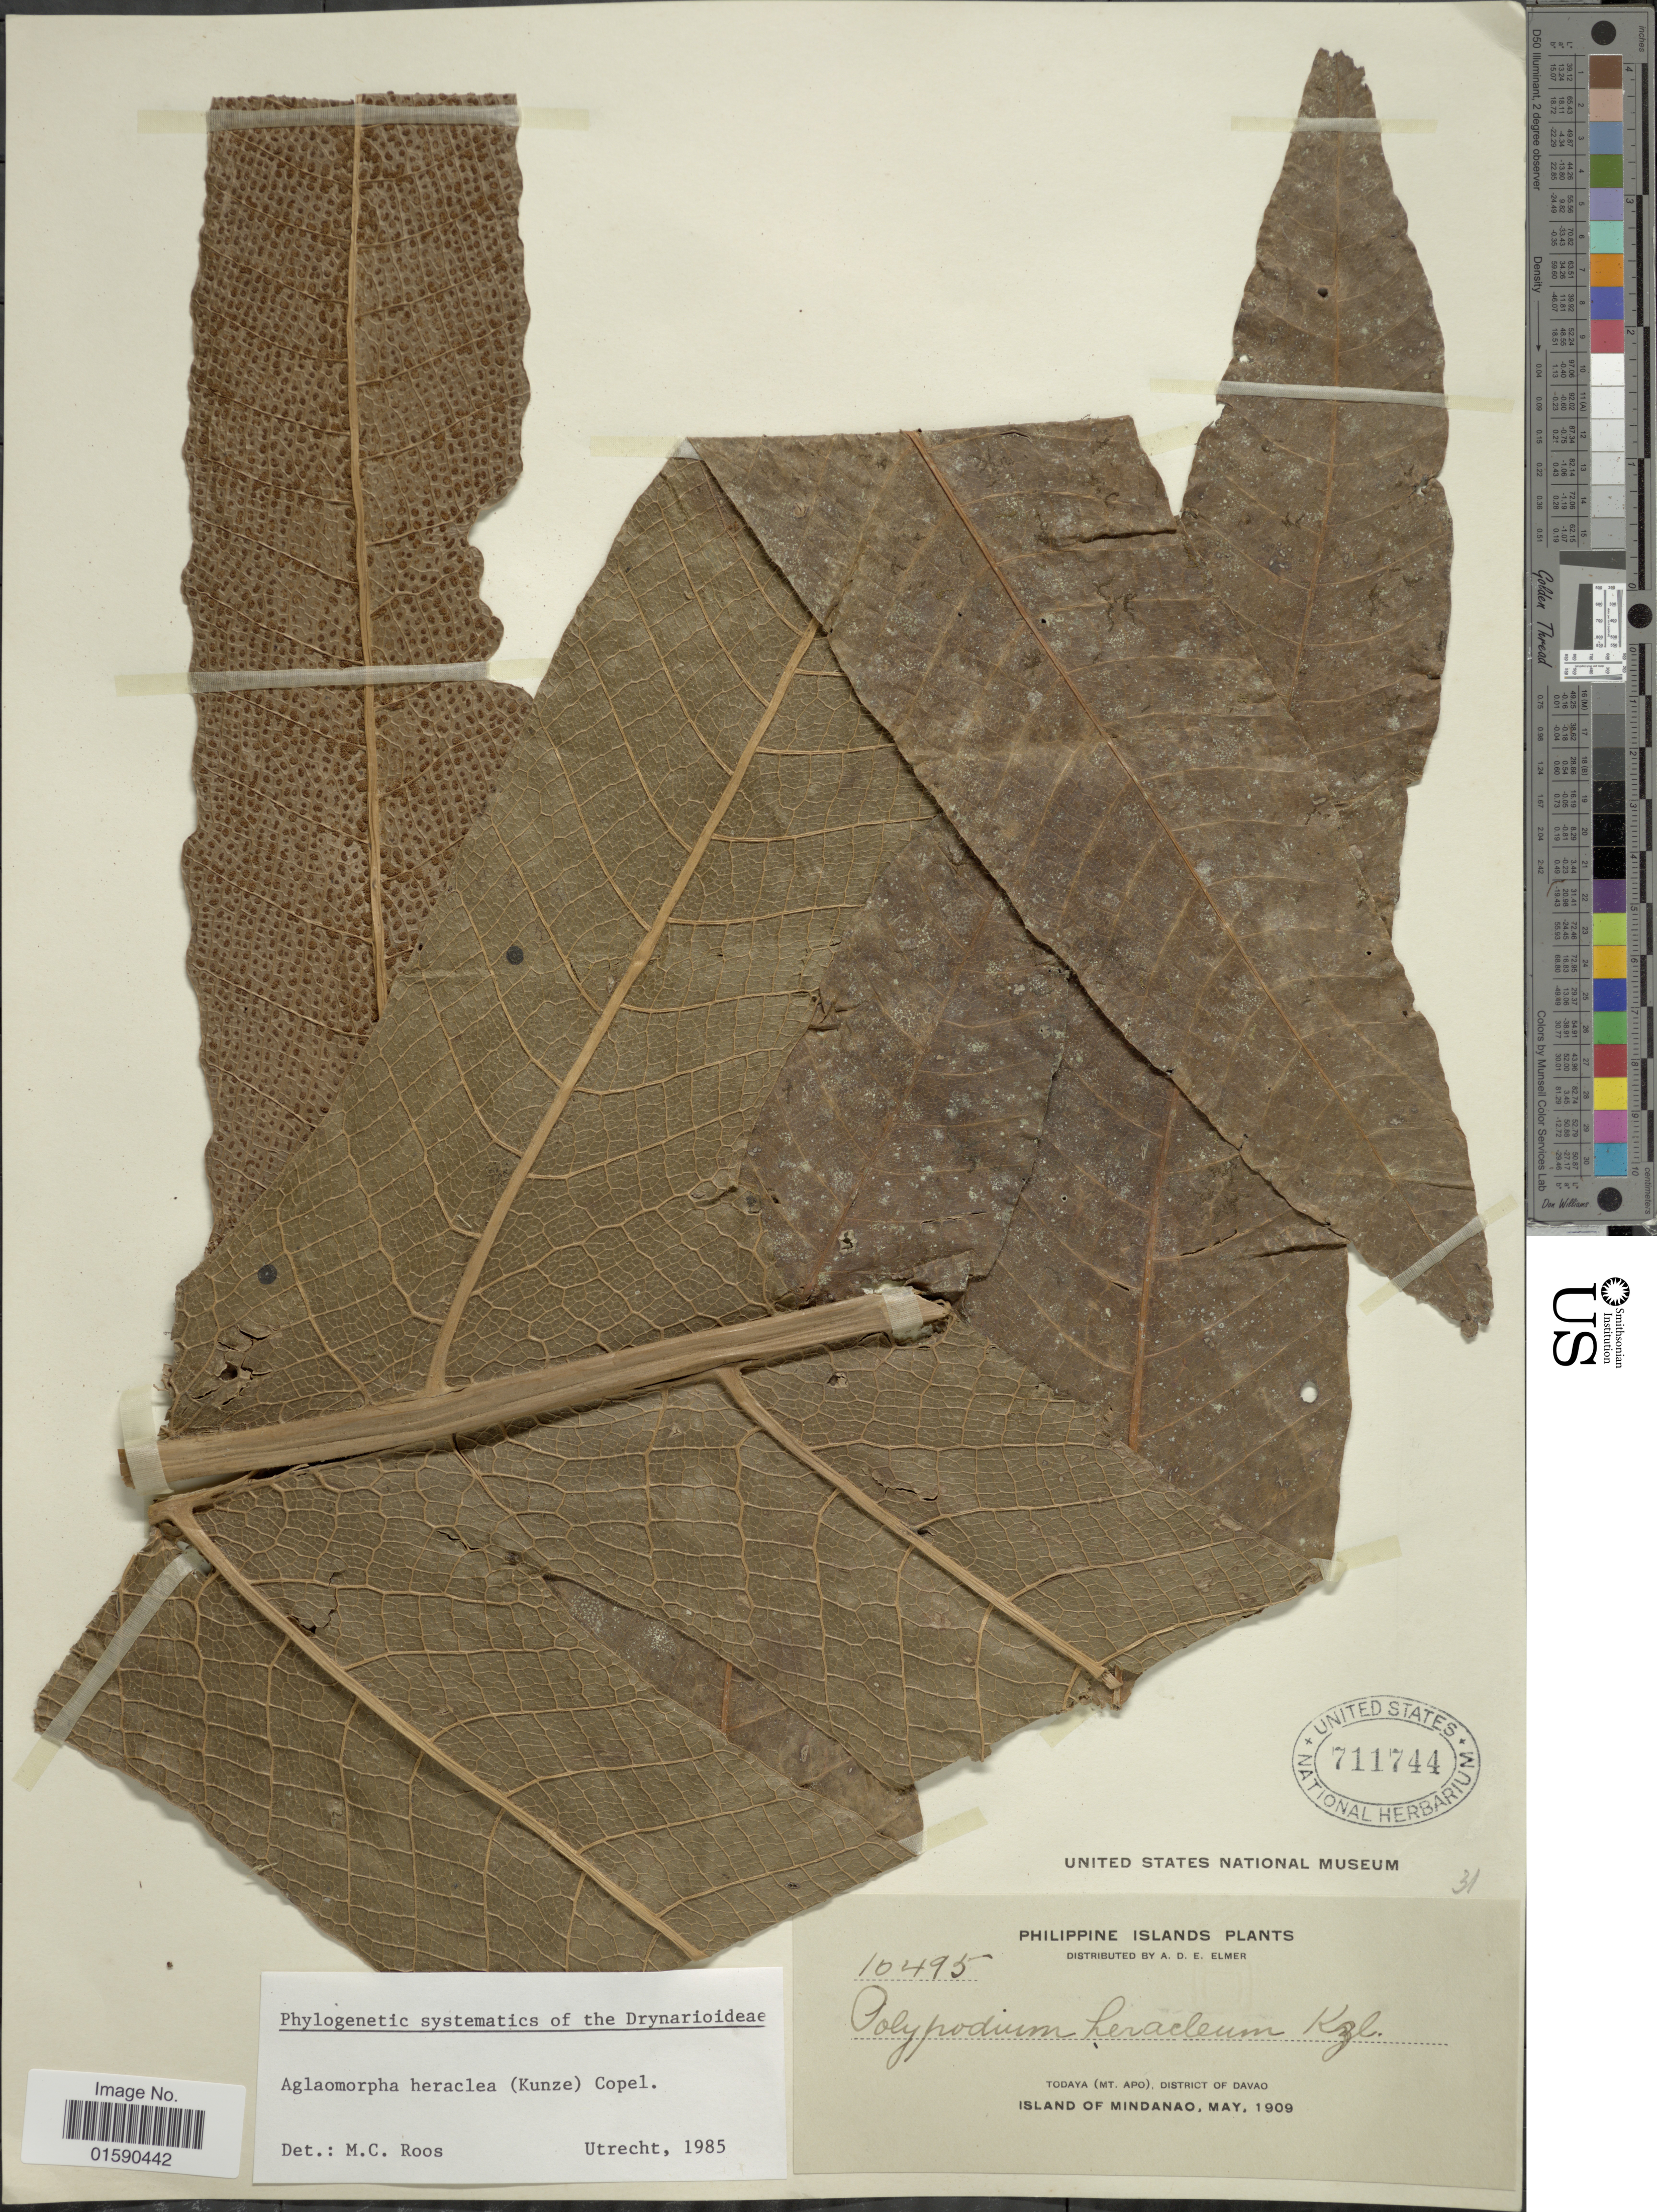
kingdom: Plantae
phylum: Tracheophyta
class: Polypodiopsida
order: Polypodiales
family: Polypodiaceae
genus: Aglaomorpha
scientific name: Aglaomorpha heraclea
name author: (Kunze) Copel.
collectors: A. D. E. Elmer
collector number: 10495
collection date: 1909-05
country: Philippines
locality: Todaya (Mt. Apo), District of Davao, Island of Mindanao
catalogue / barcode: US 711744